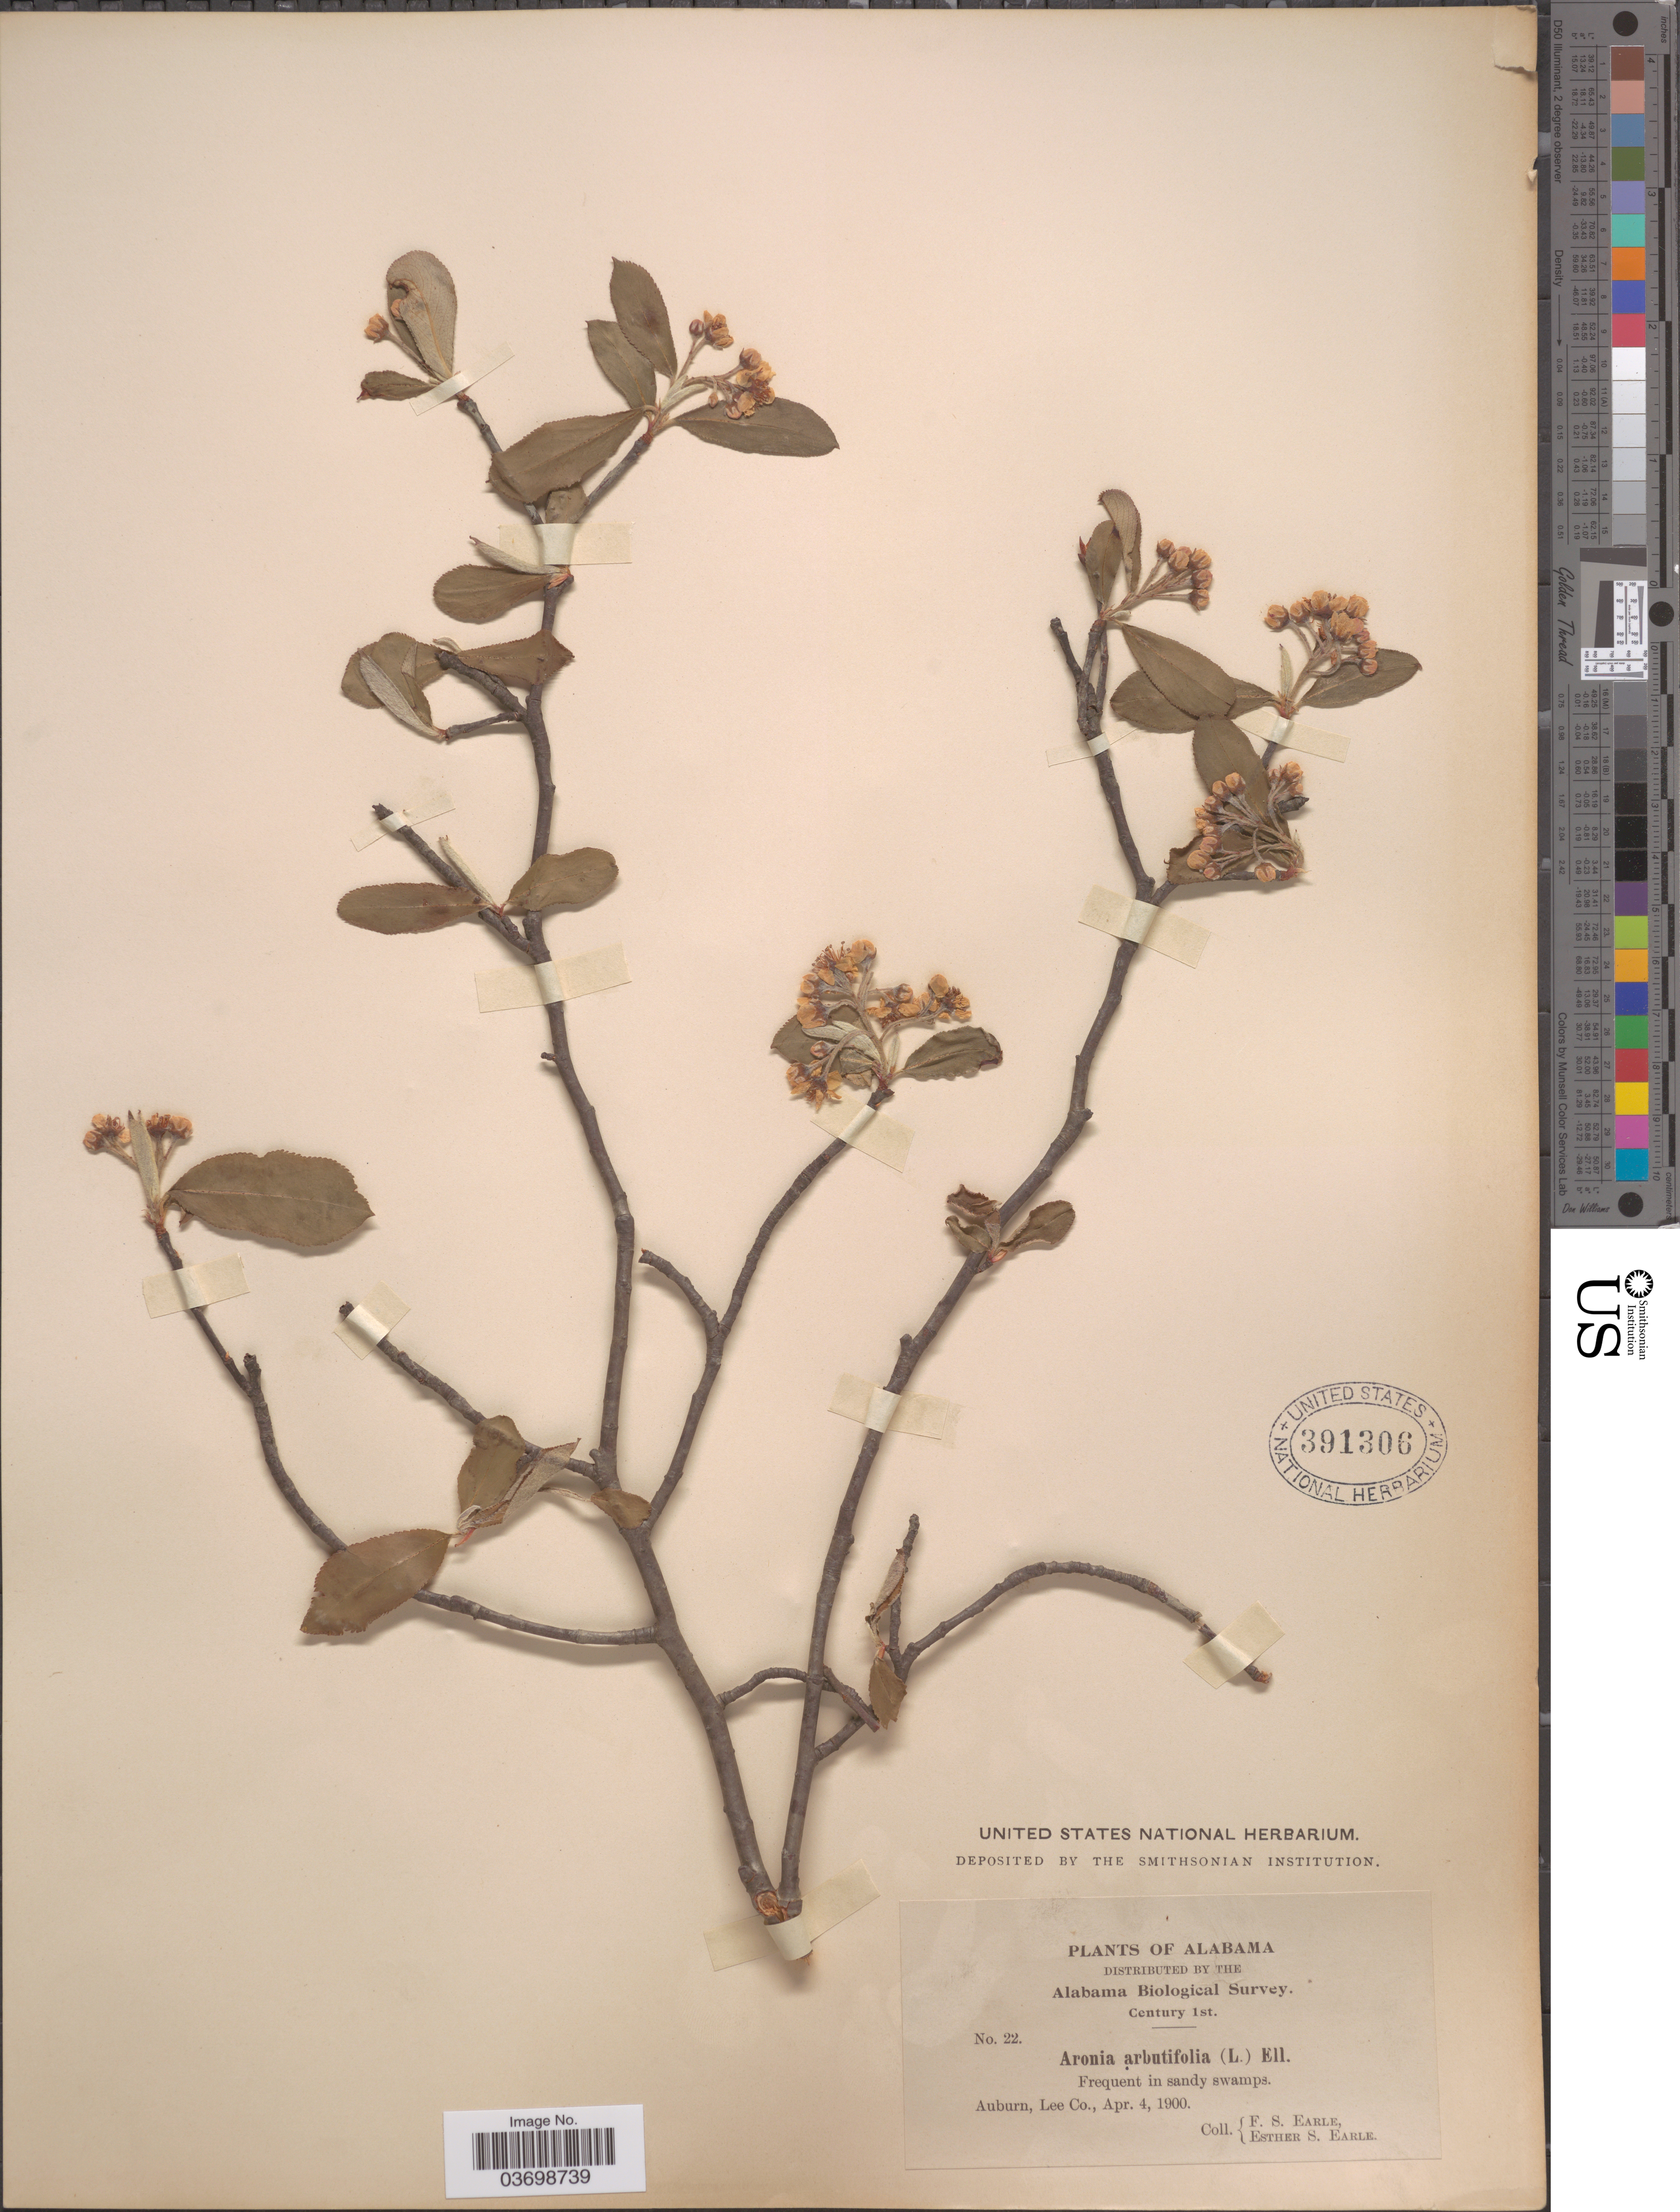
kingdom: Plantae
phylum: Tracheophyta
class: Magnoliopsida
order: Rosales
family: Rosaceae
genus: Aronia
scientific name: Aronia arbutifolia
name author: (L.) Pers.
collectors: F. S. Earle & E. S. Earle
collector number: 22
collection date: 1900-04-04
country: United States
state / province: Alabama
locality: Auburn, Lee Co.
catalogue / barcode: US 391306